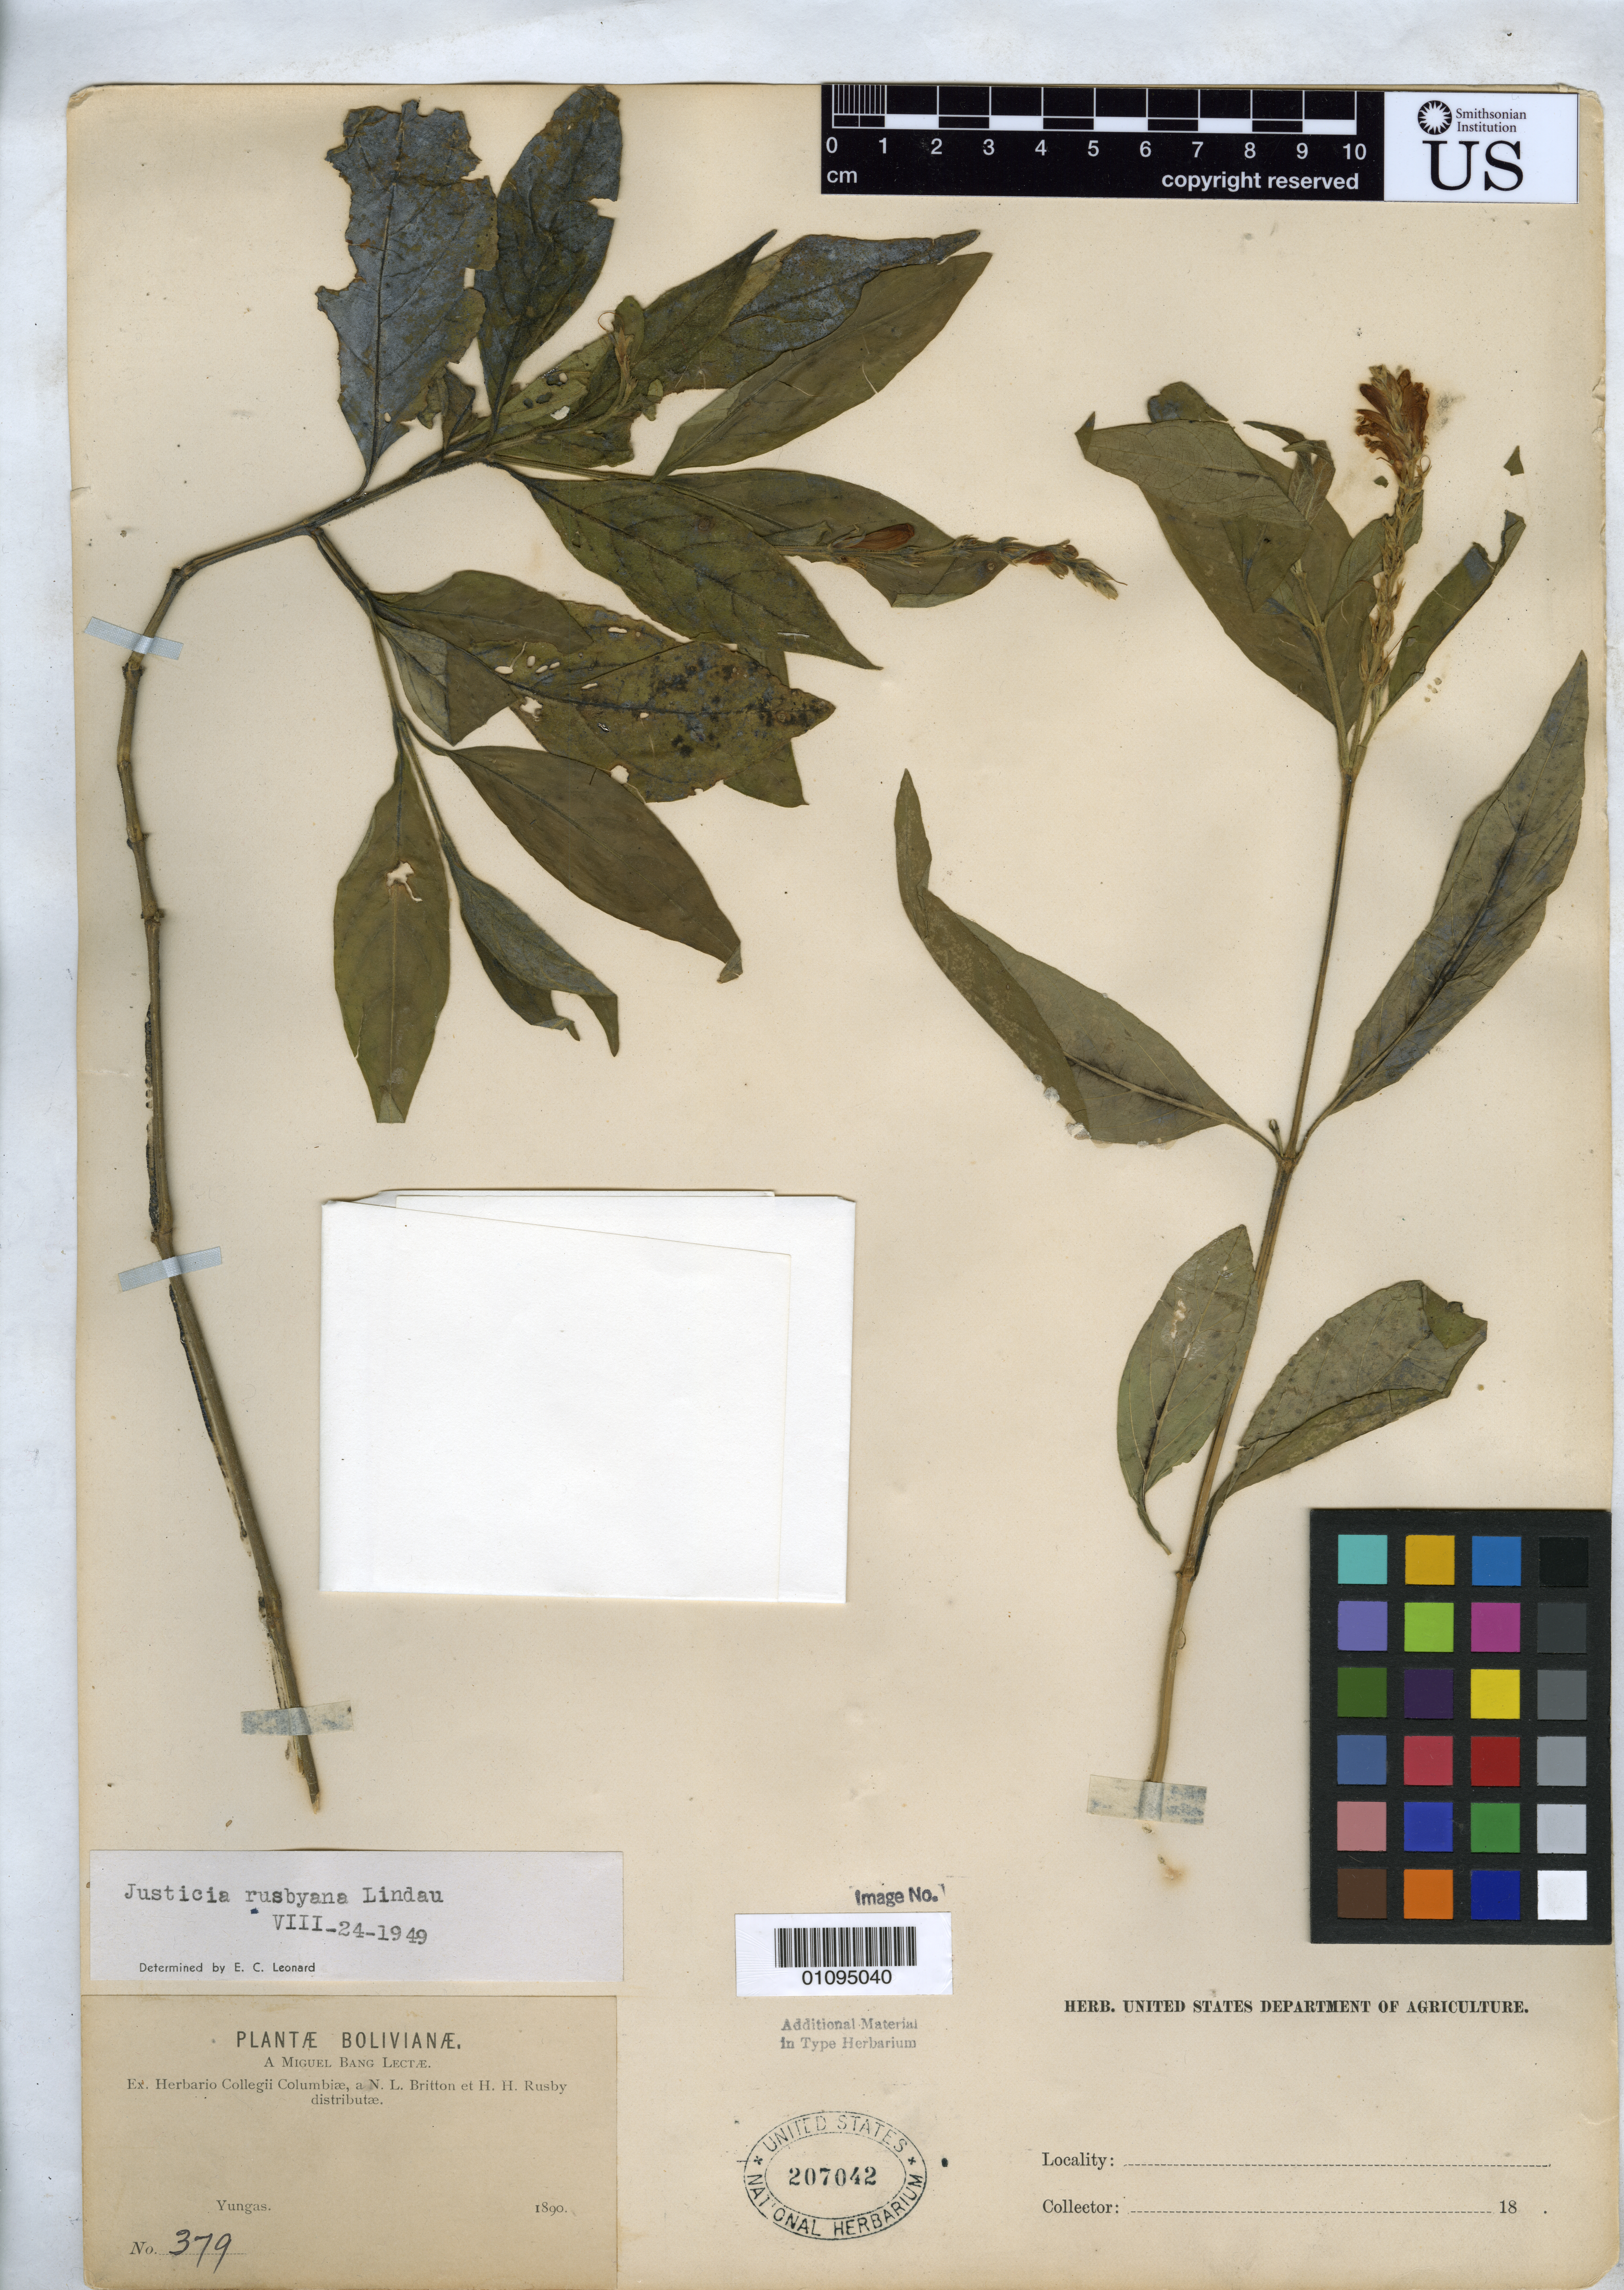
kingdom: Plantae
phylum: Tracheophyta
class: Magnoliopsida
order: Lamiales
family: Acanthaceae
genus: Justicia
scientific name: Justicia rusbyana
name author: Lindau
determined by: Leonard, Emery C., (US)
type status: Isotype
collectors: M. Bang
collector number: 379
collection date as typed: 1890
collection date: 1890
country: Bolivia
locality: Yungas.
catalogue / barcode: US 207042